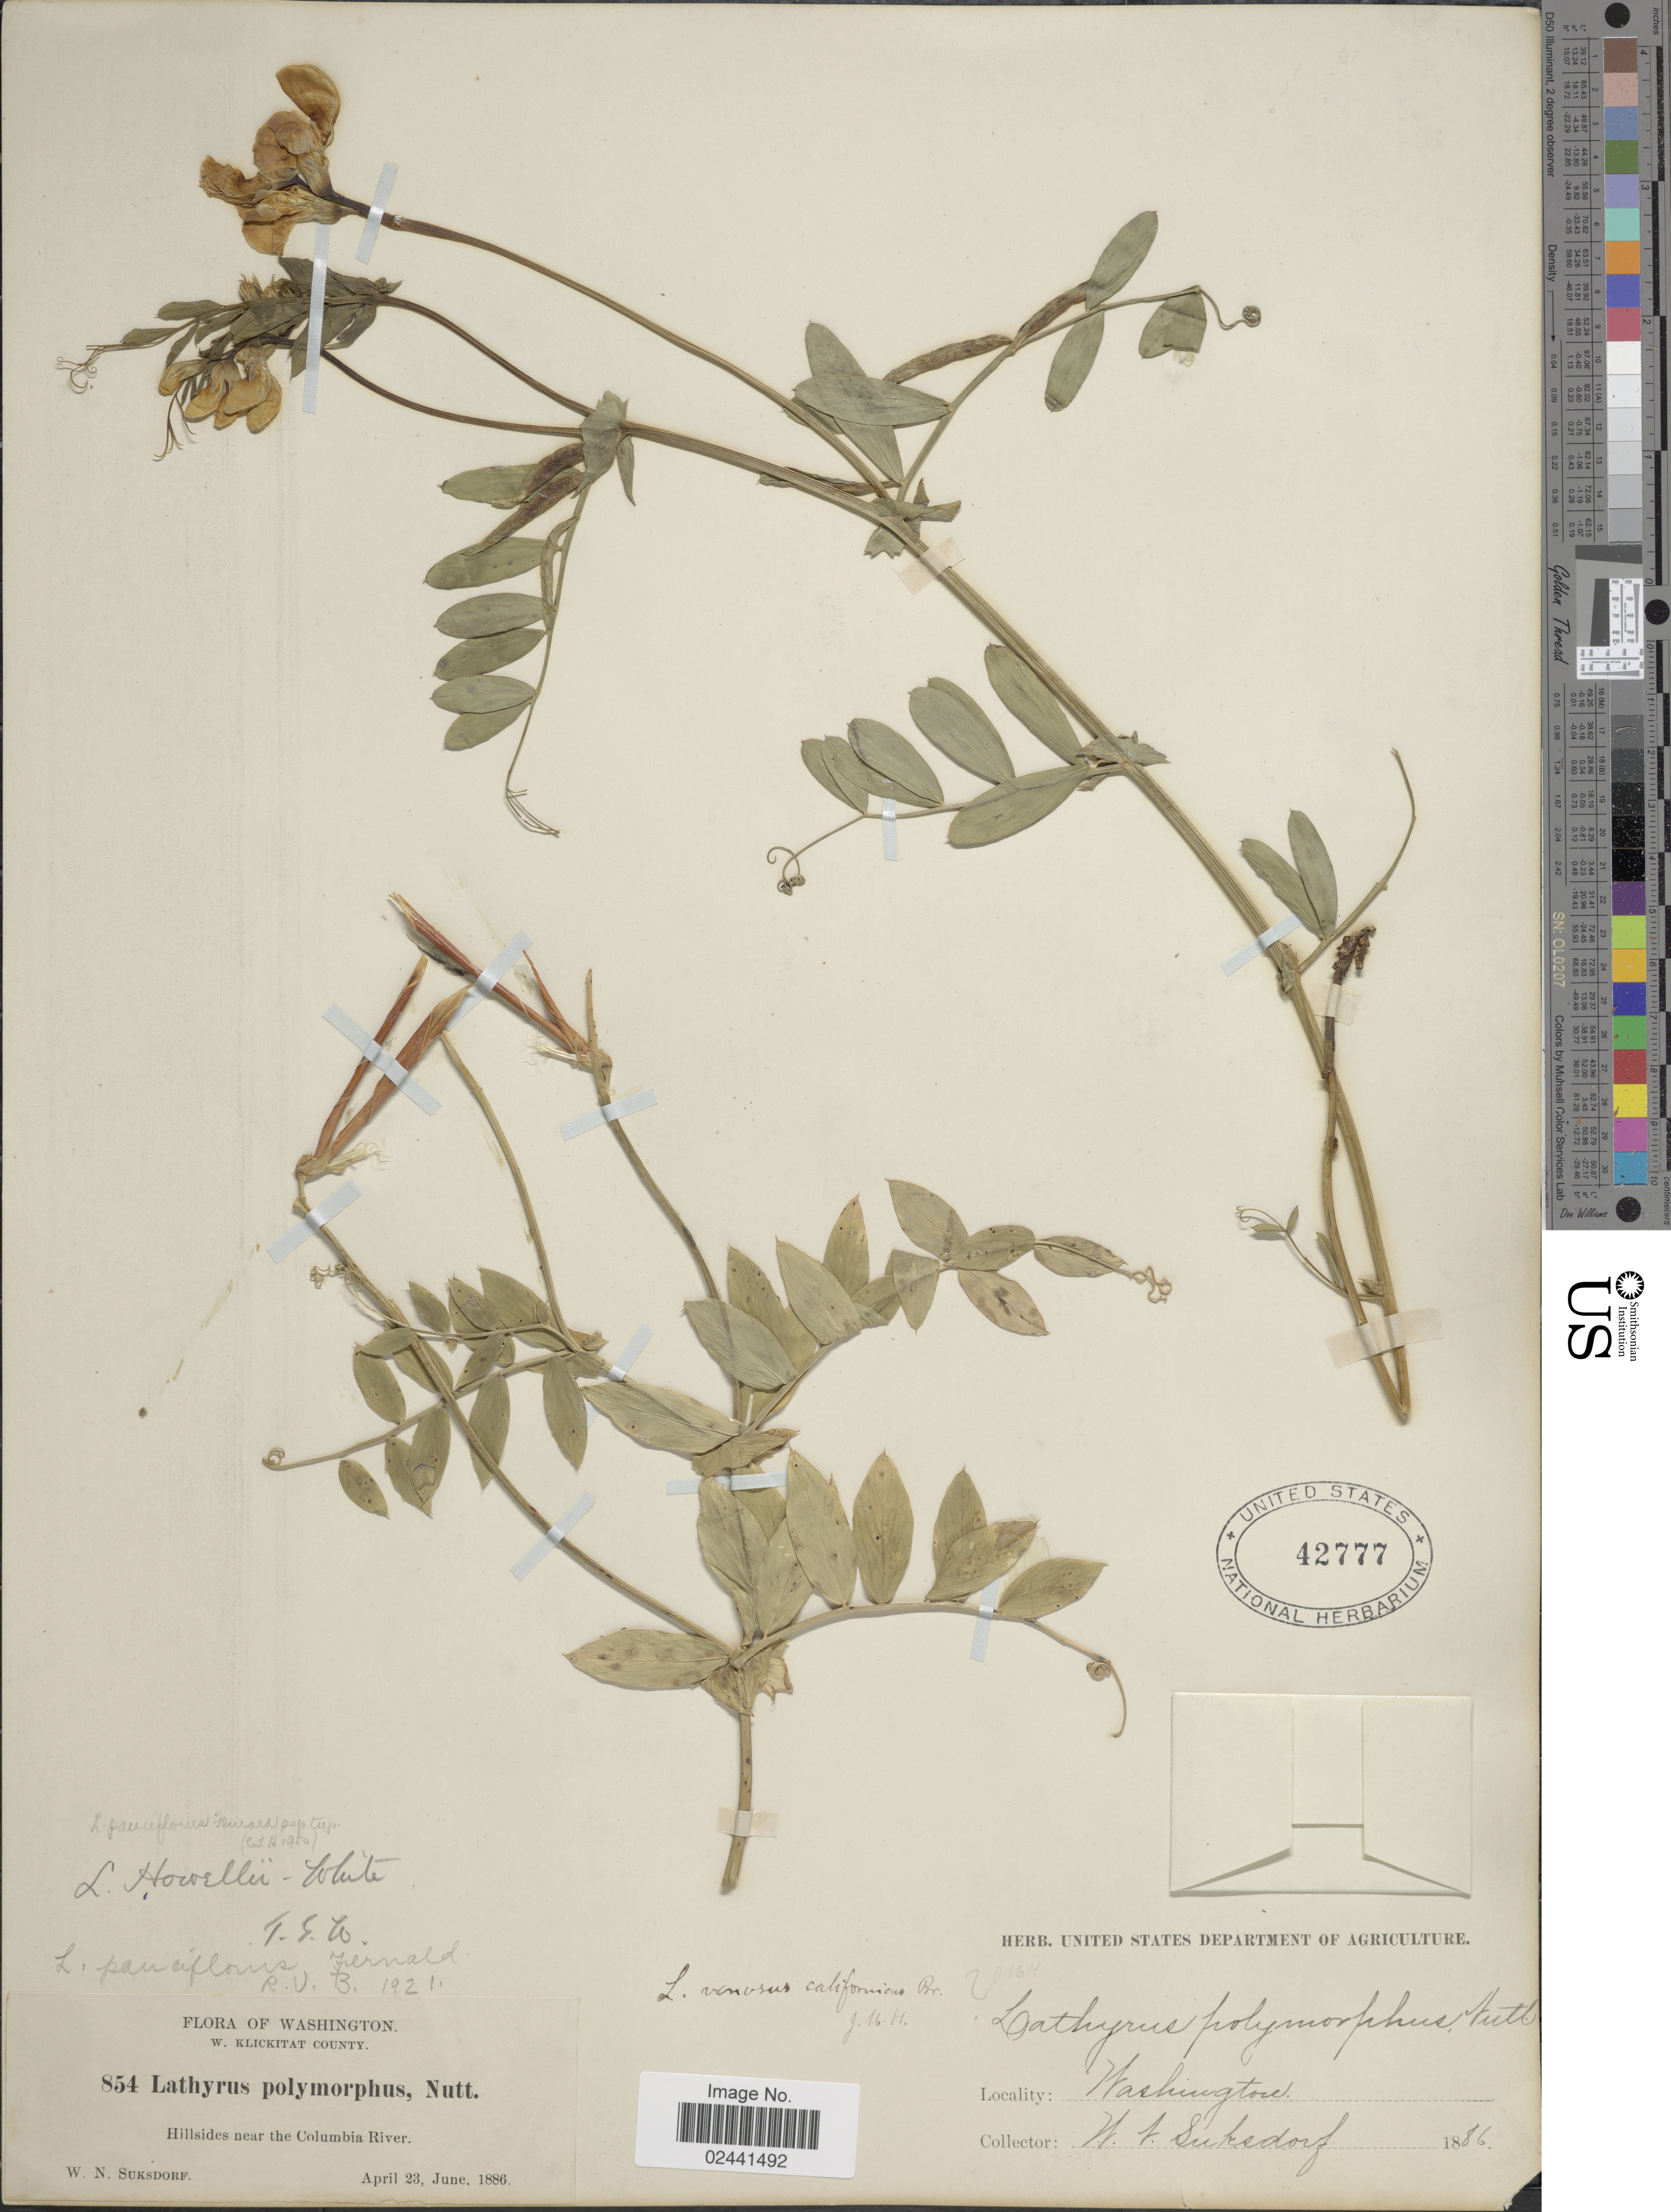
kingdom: Plantae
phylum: Tracheophyta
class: Magnoliopsida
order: Fabales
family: Fabaceae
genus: Lathyrus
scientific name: Lathyrus pauciflorus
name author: Fernald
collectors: W. N. Suksdorf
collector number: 854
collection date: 1886-04-23/1886-06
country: United States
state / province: Washington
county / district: Klickitat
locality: W. Klickitat County, Hillsides near the Columbia River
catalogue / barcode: US 42777